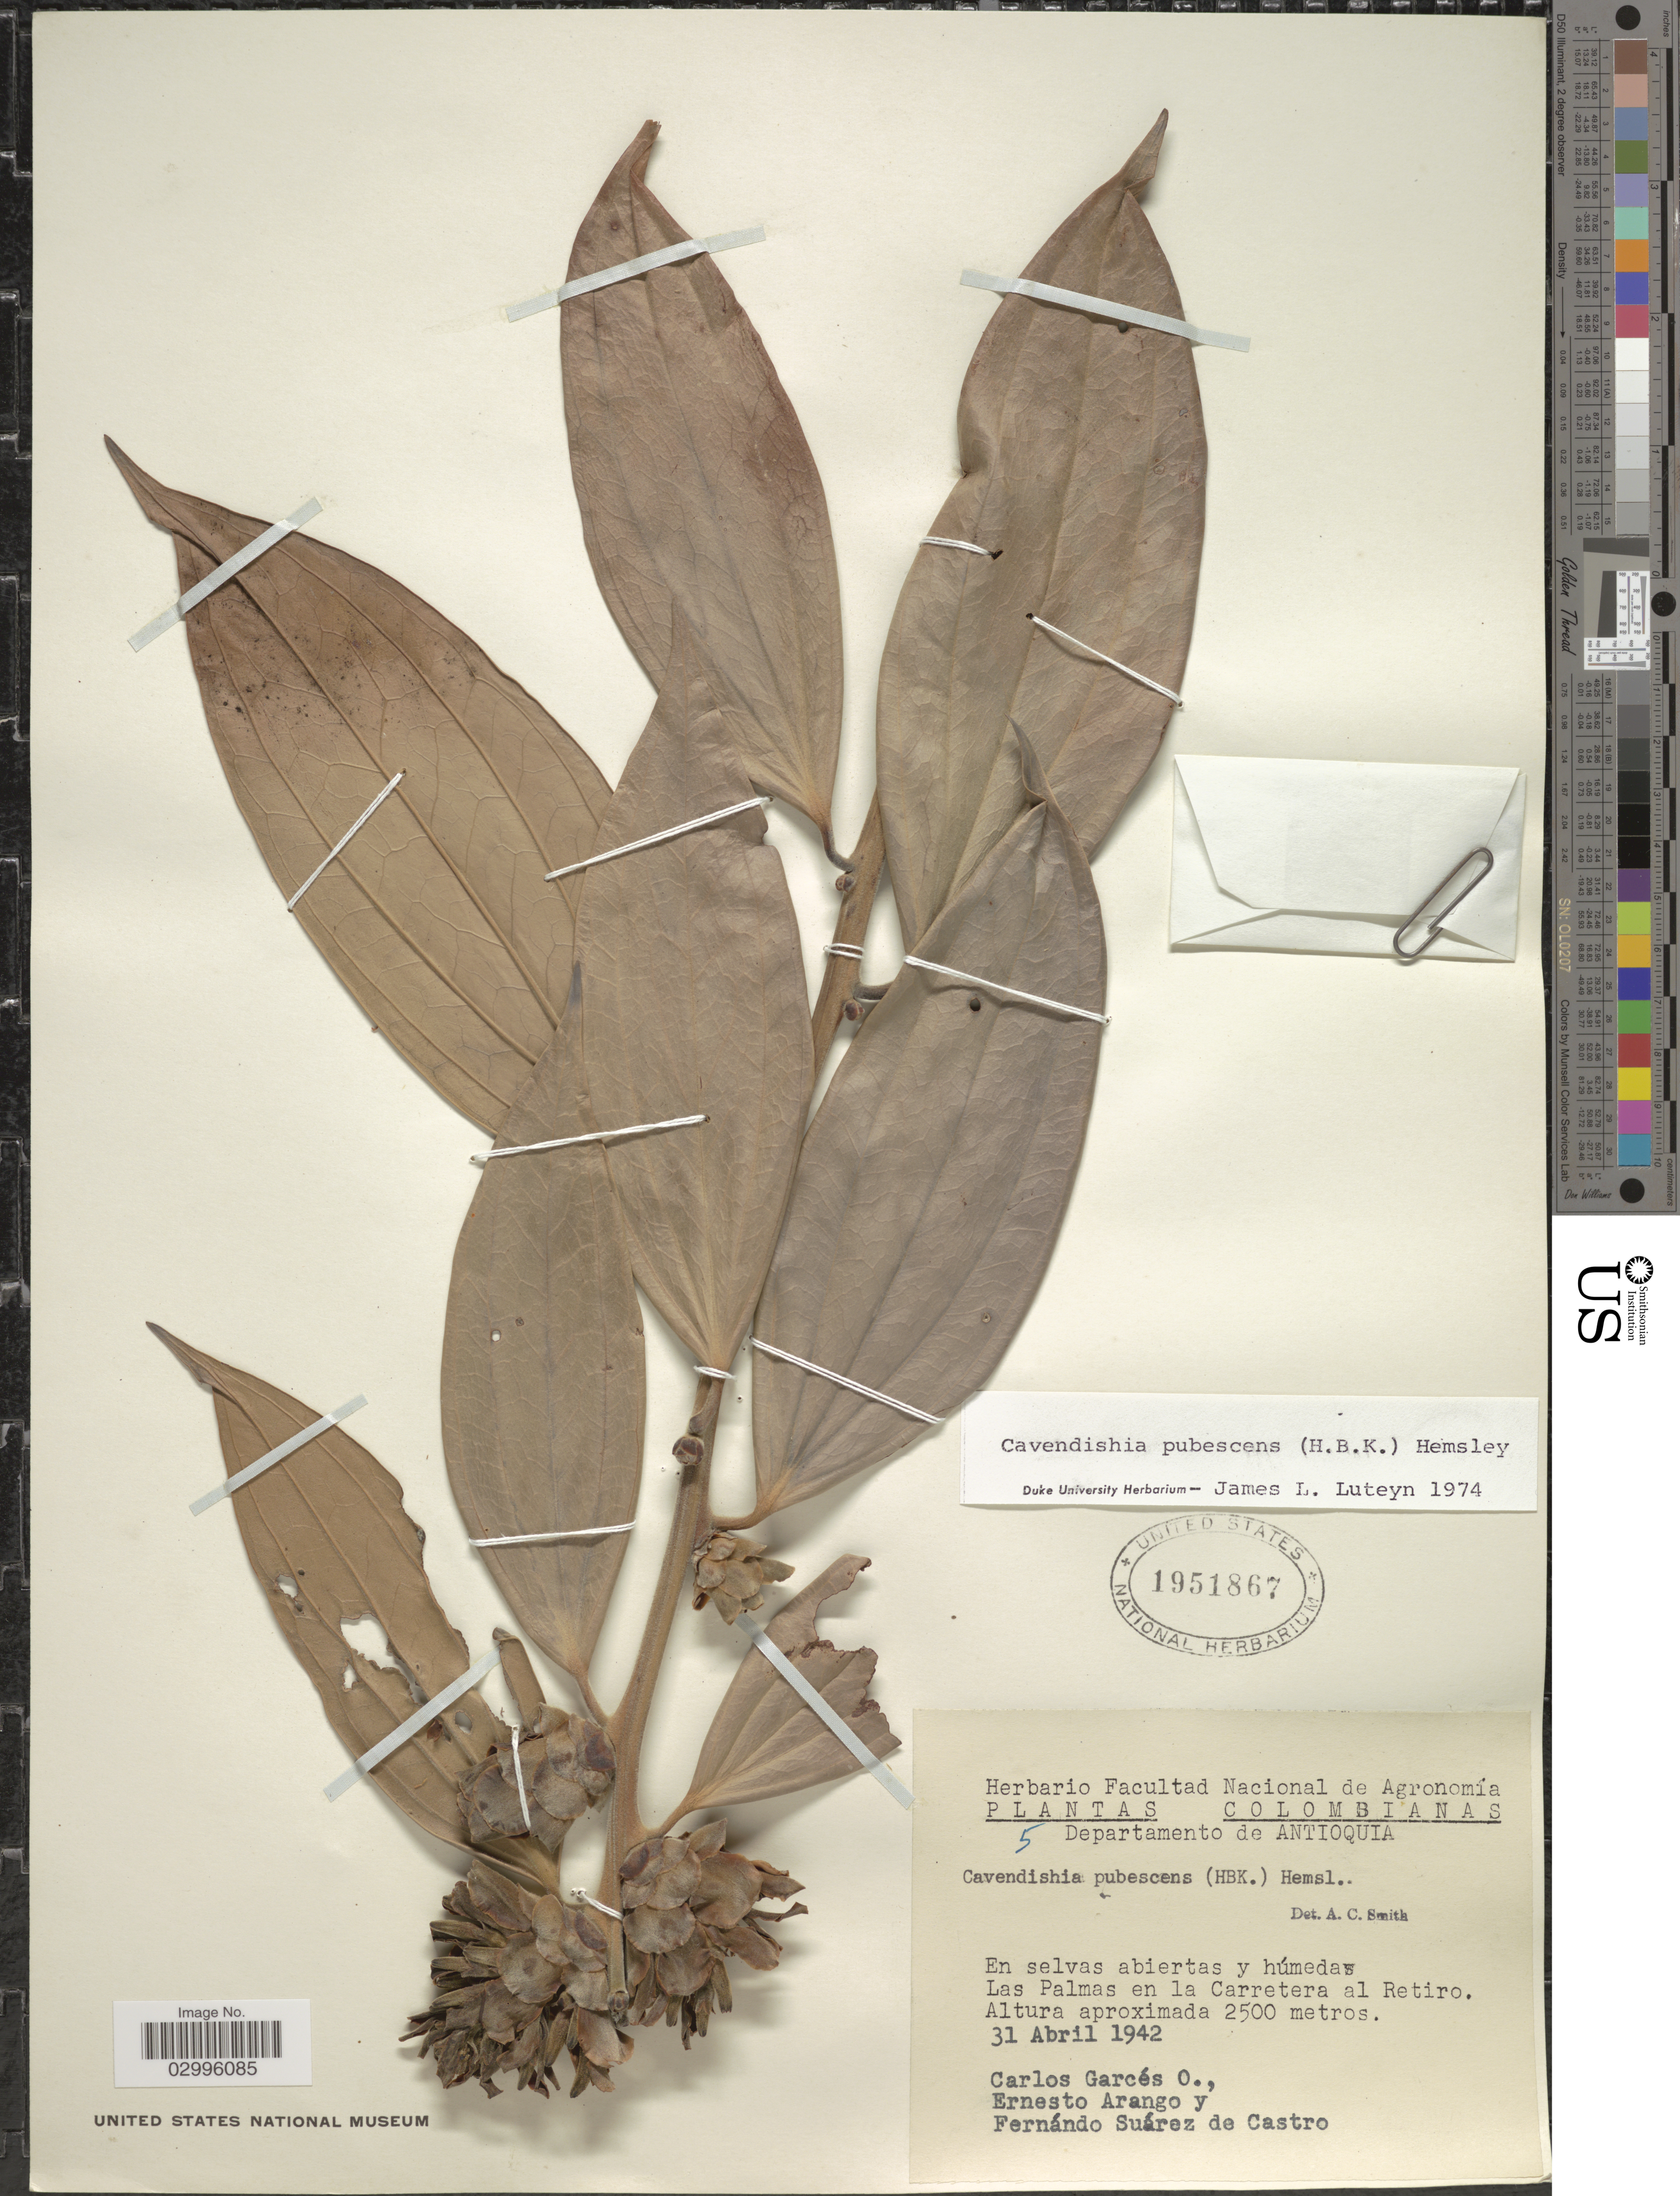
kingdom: Plantae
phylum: Tracheophyta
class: Magnoliopsida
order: Ericales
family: Ericaceae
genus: Cavendishia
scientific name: Cavendishia pubescens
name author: (Kunth) Hemsl.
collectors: C. Garces, E. Arango & F. de Castro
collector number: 5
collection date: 1942-05-31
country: Colombia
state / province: Antioquia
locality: Departamento de Antioquia. Las Palmas en la Carretera al Retiro.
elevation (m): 2500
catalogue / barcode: US 1951867